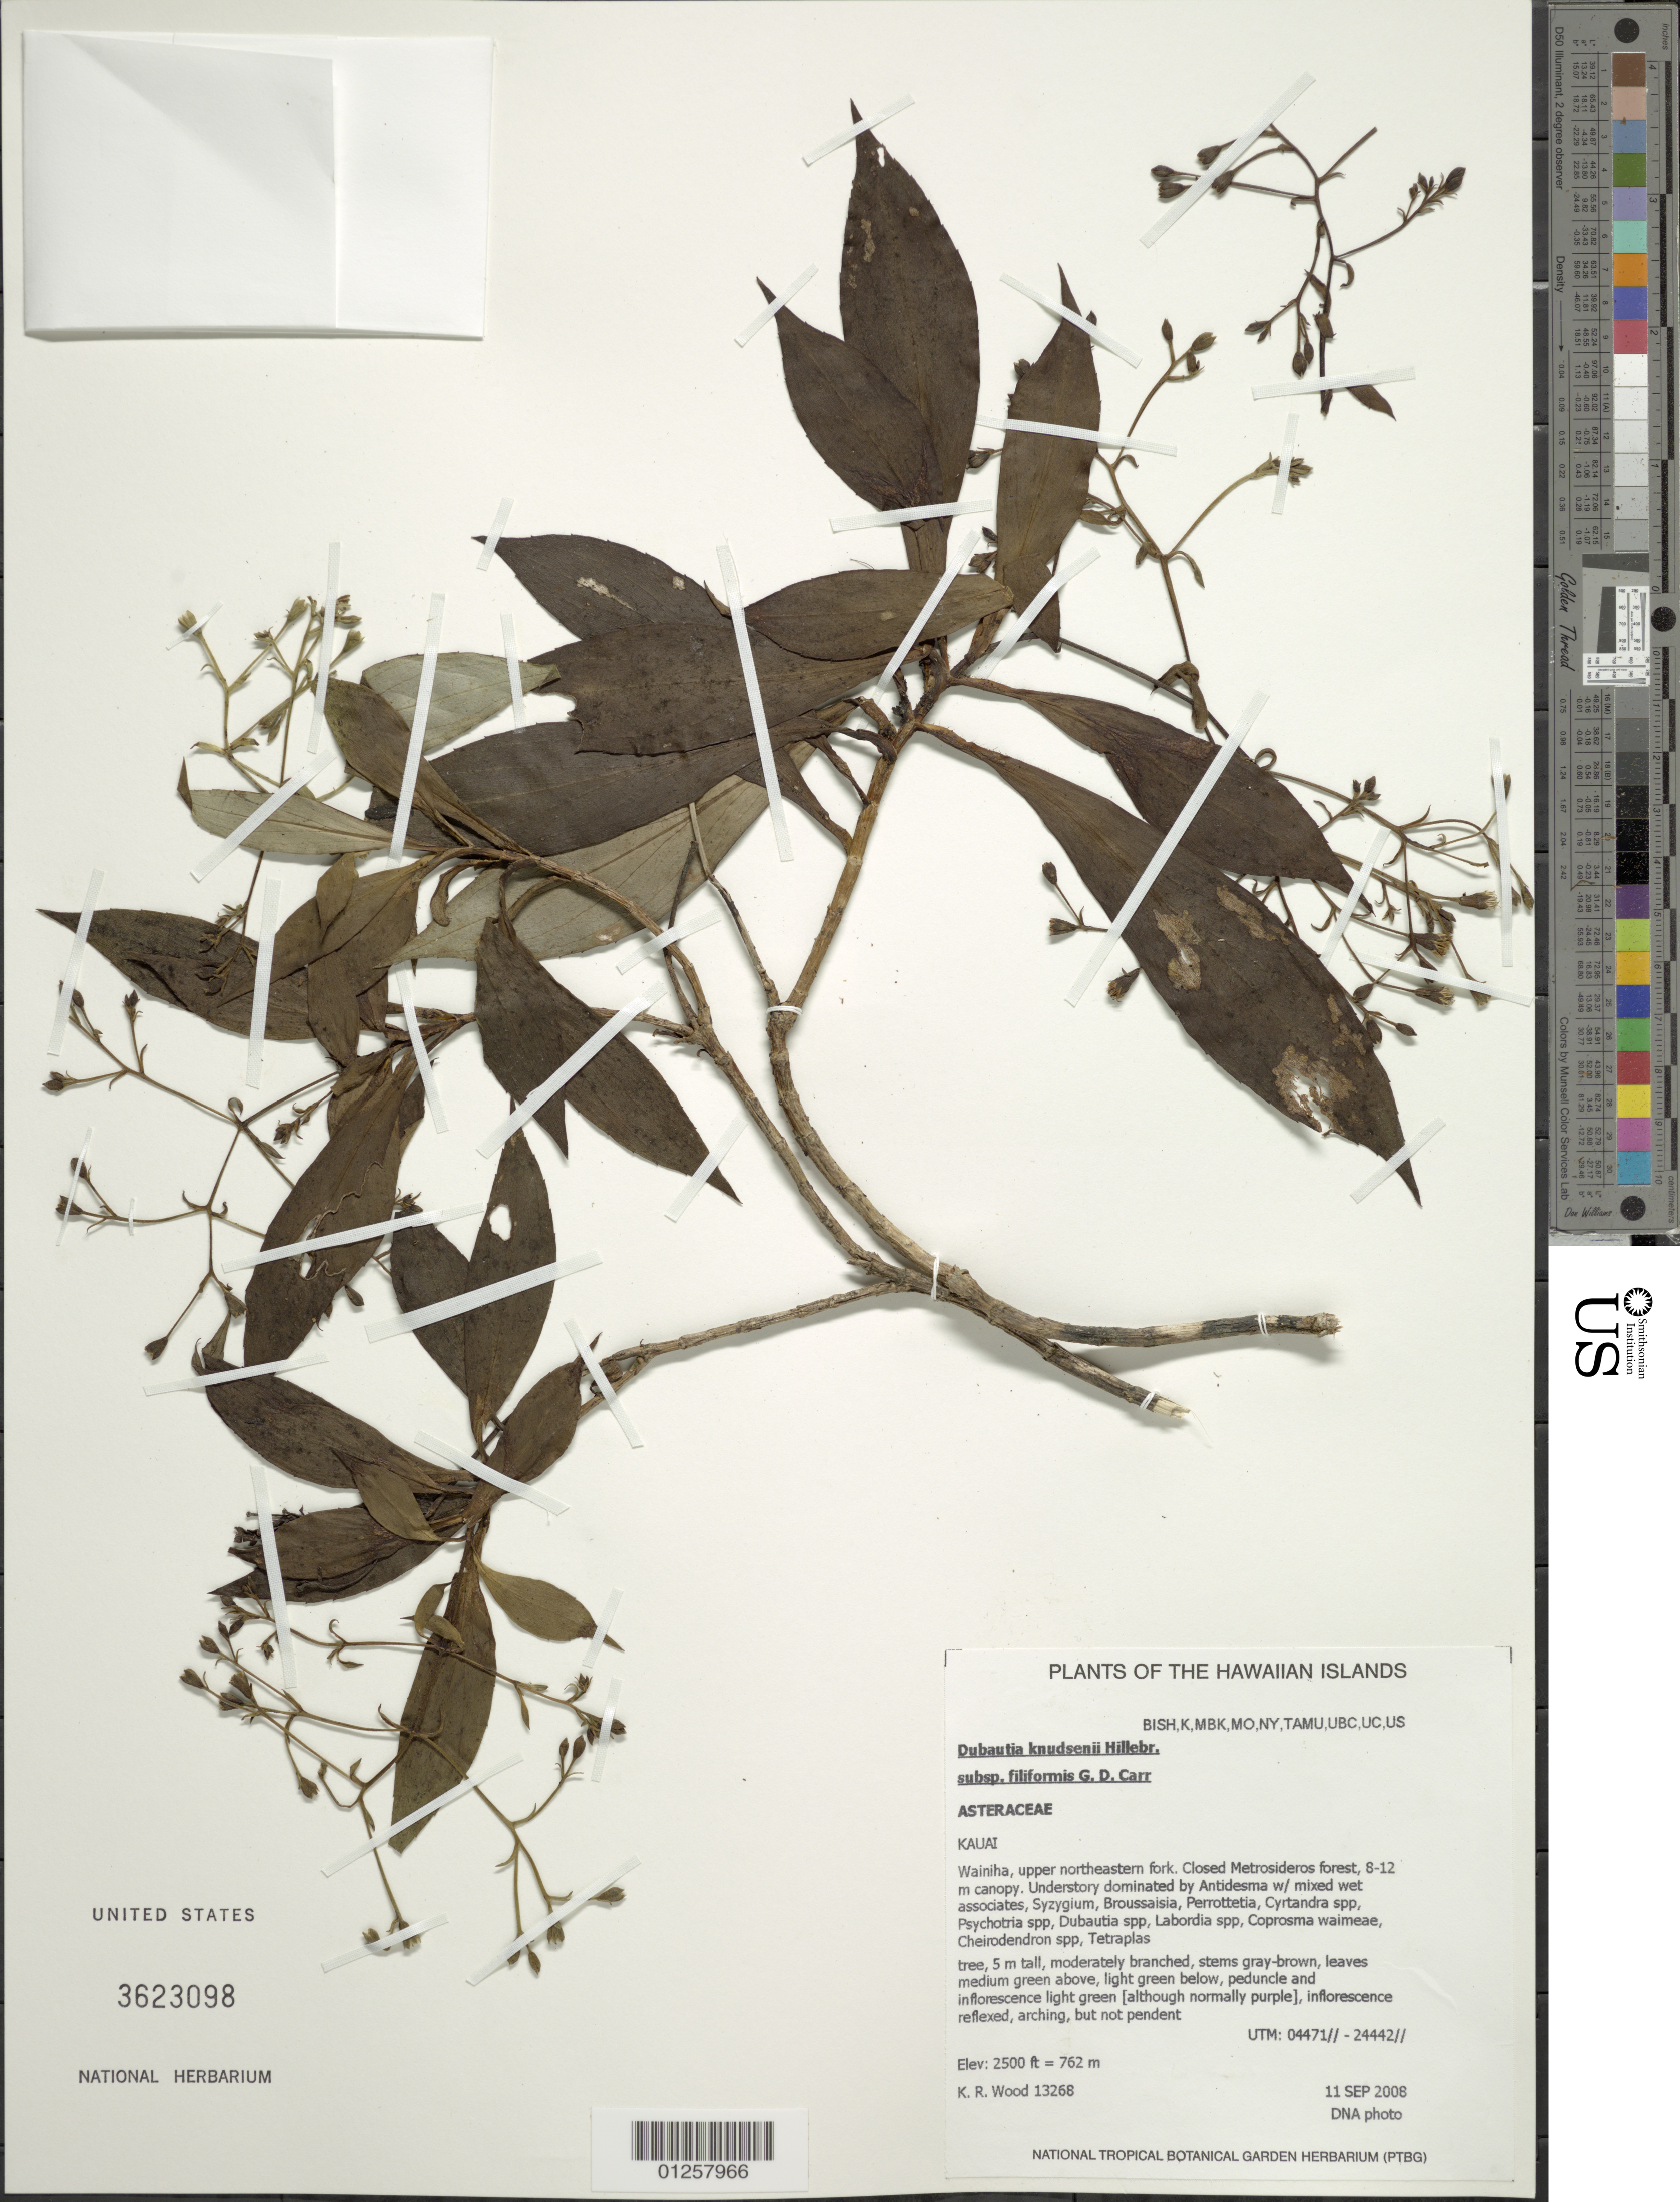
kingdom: Plantae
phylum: Tracheophyta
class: Magnoliopsida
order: Asterales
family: Asteraceae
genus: Dubautia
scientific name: Dubautia knudsenii subsp. filiformis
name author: G.D. Carr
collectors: K. R. Wood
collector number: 13268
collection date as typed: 16 Jun 2008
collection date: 2008-06-16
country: United States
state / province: Hawaii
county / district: Kauai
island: Kaua'i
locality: Wainiha, upper northeastern fork.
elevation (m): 762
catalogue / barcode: US 3623098